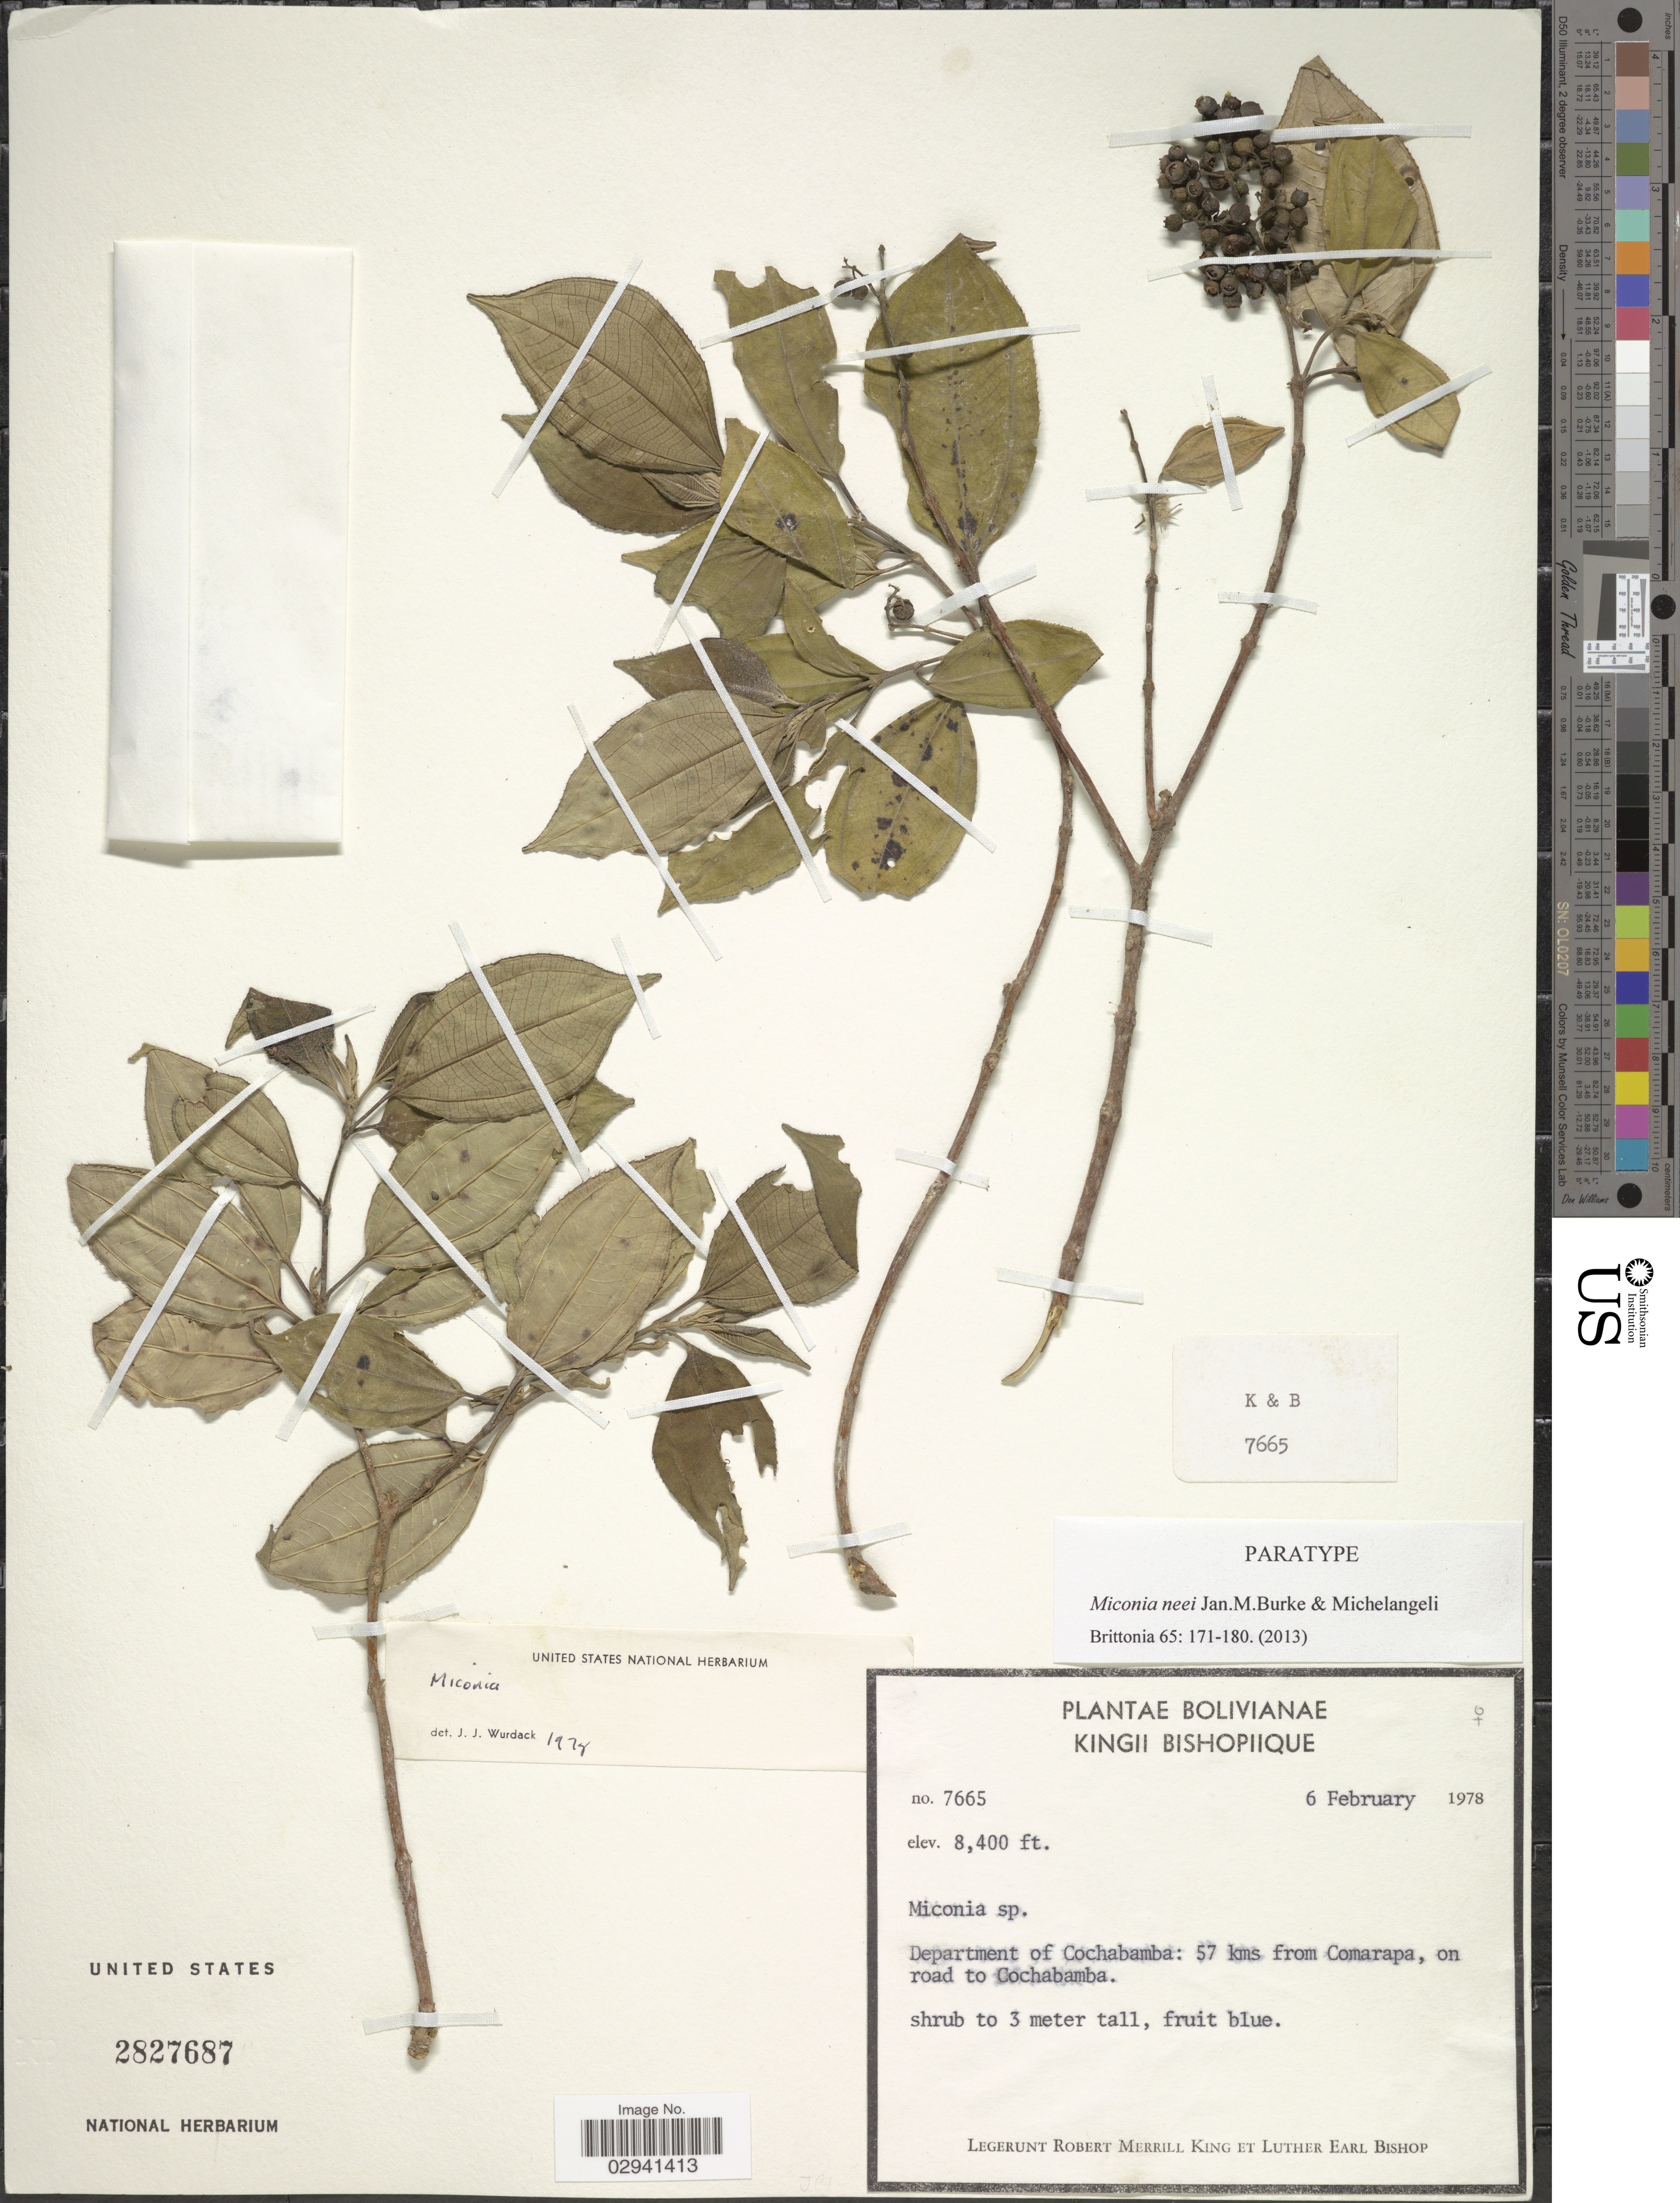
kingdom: Plantae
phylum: Tracheophyta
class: Magnoliopsida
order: Myrtales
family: Melastomataceae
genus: Miconia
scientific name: Miconia neei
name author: Jan.M. Burke & Michelang.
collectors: R. M. King & L. E. Bishop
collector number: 7665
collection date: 1978-02-06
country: Bolivia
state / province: Cochabamba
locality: Department of Cochabamba, 57 kms from Comarapa, on road to Cochabamba.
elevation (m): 2560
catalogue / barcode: US 2827687